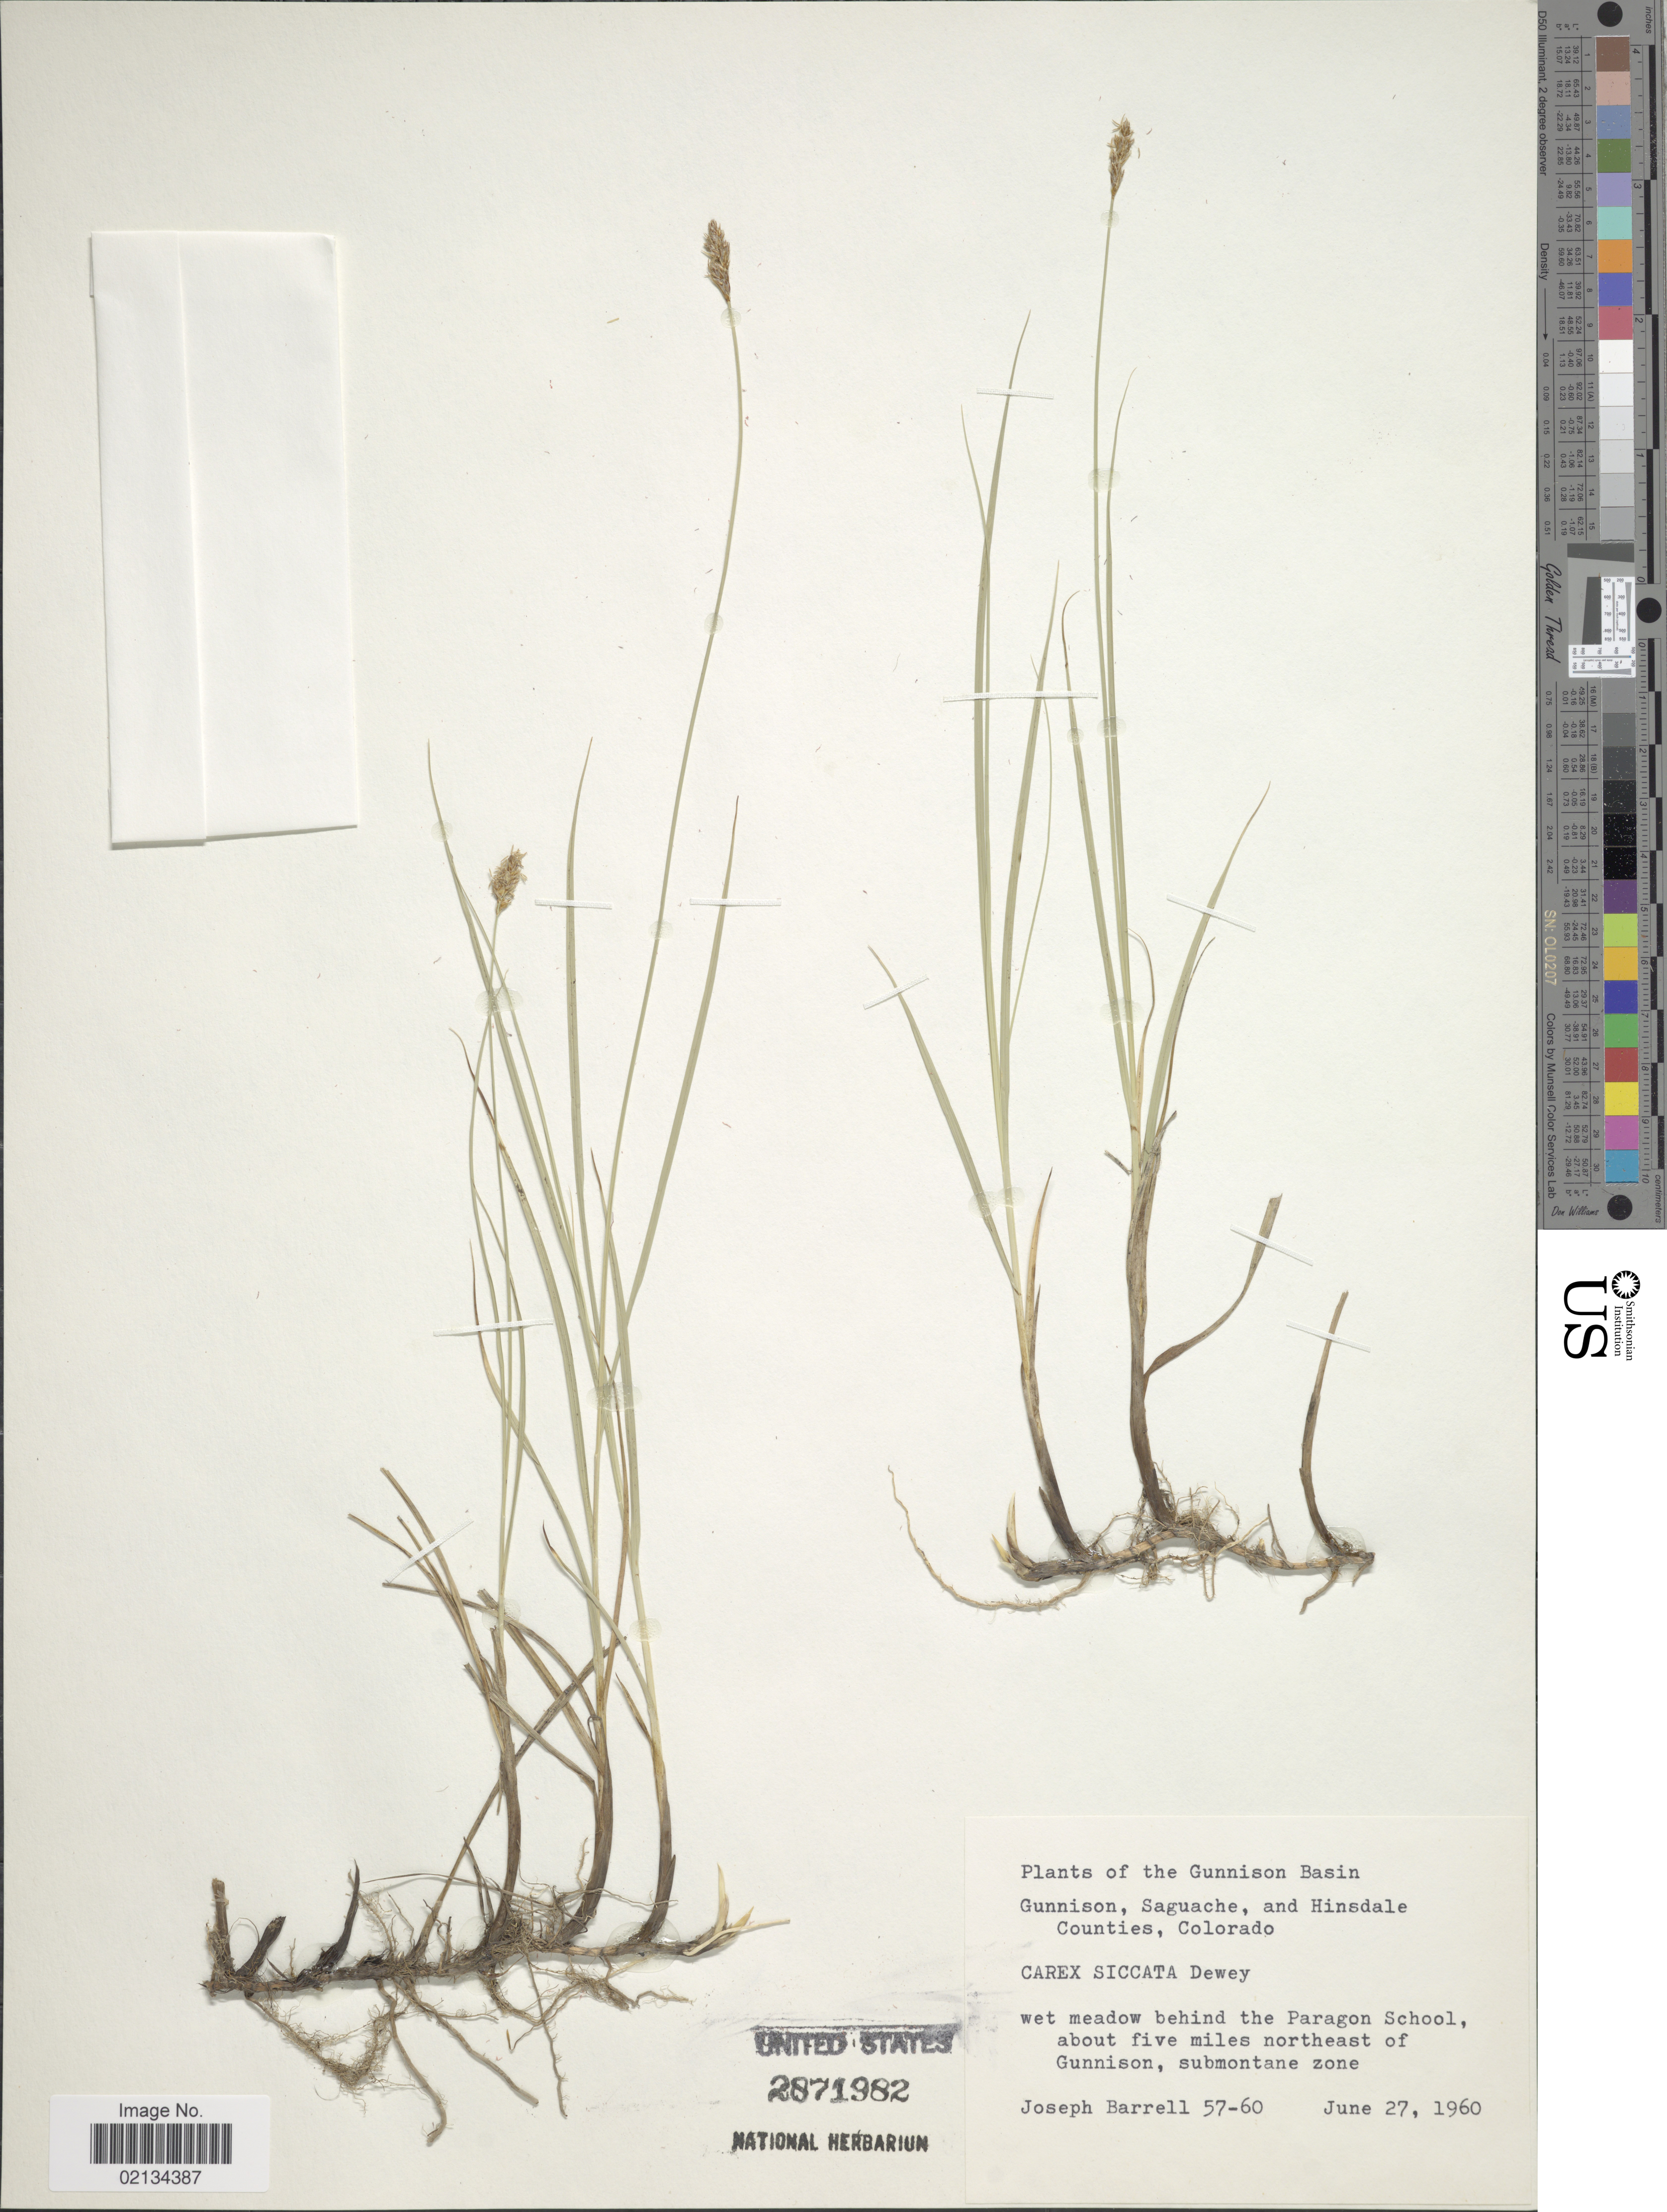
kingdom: Plantae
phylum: Tracheophyta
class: Liliopsida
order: Poales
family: Cyperaceae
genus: Carex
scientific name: Carex siccata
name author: Dewey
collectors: J. Barrell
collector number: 57-60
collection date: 1960-06-27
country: United States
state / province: Colorado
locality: The Gunnison Basin, Gunnison, Saguache, and Hinsdale Counties, wet meadow behind the Paragon School, about five miles northeast of Gunnison, submontane zone.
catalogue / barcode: US 2871982